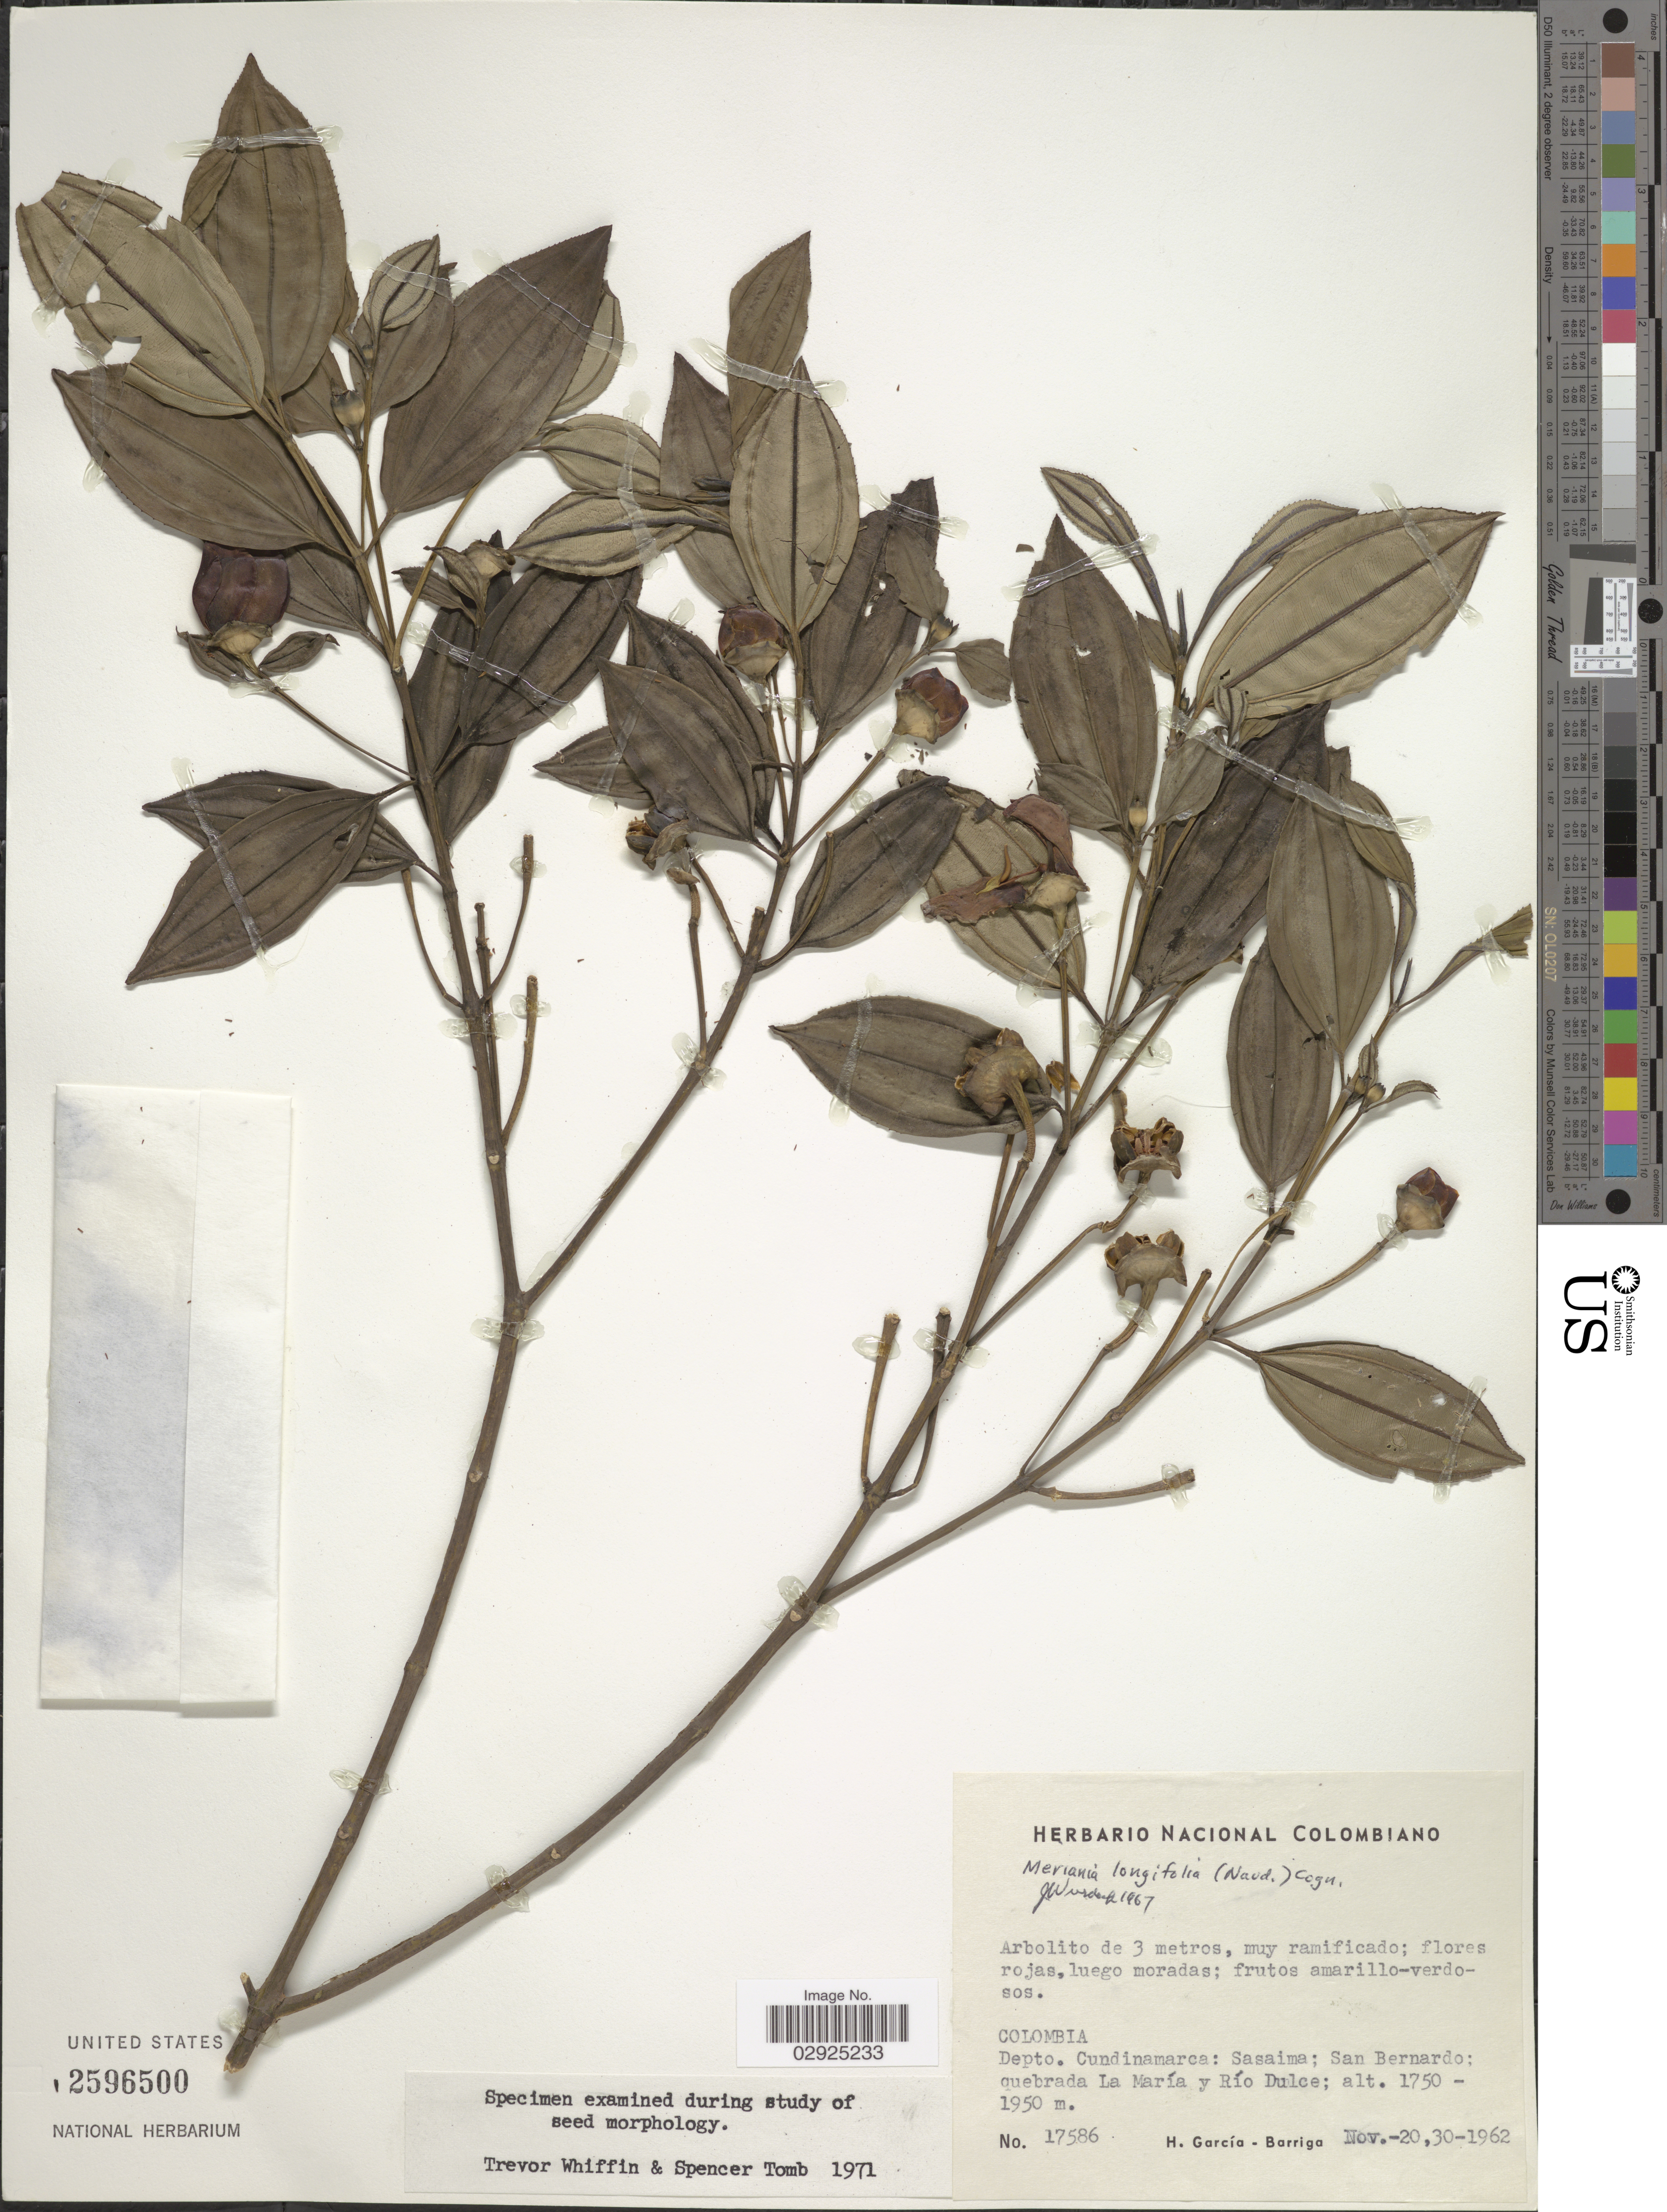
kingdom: Plantae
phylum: Tracheophyta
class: Magnoliopsida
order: Myrtales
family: Melastomataceae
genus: Meriania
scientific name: Meriania longifolia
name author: (Naudin) Cogn.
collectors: H. García Barriga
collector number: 17586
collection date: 1962-11-20/1962-11-30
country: Colombia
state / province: Cundinamarca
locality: Depto. Cundinamarca: Sasaima; San Bernardo; quebrada La María y Río Dulce.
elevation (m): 1750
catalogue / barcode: US 2596500